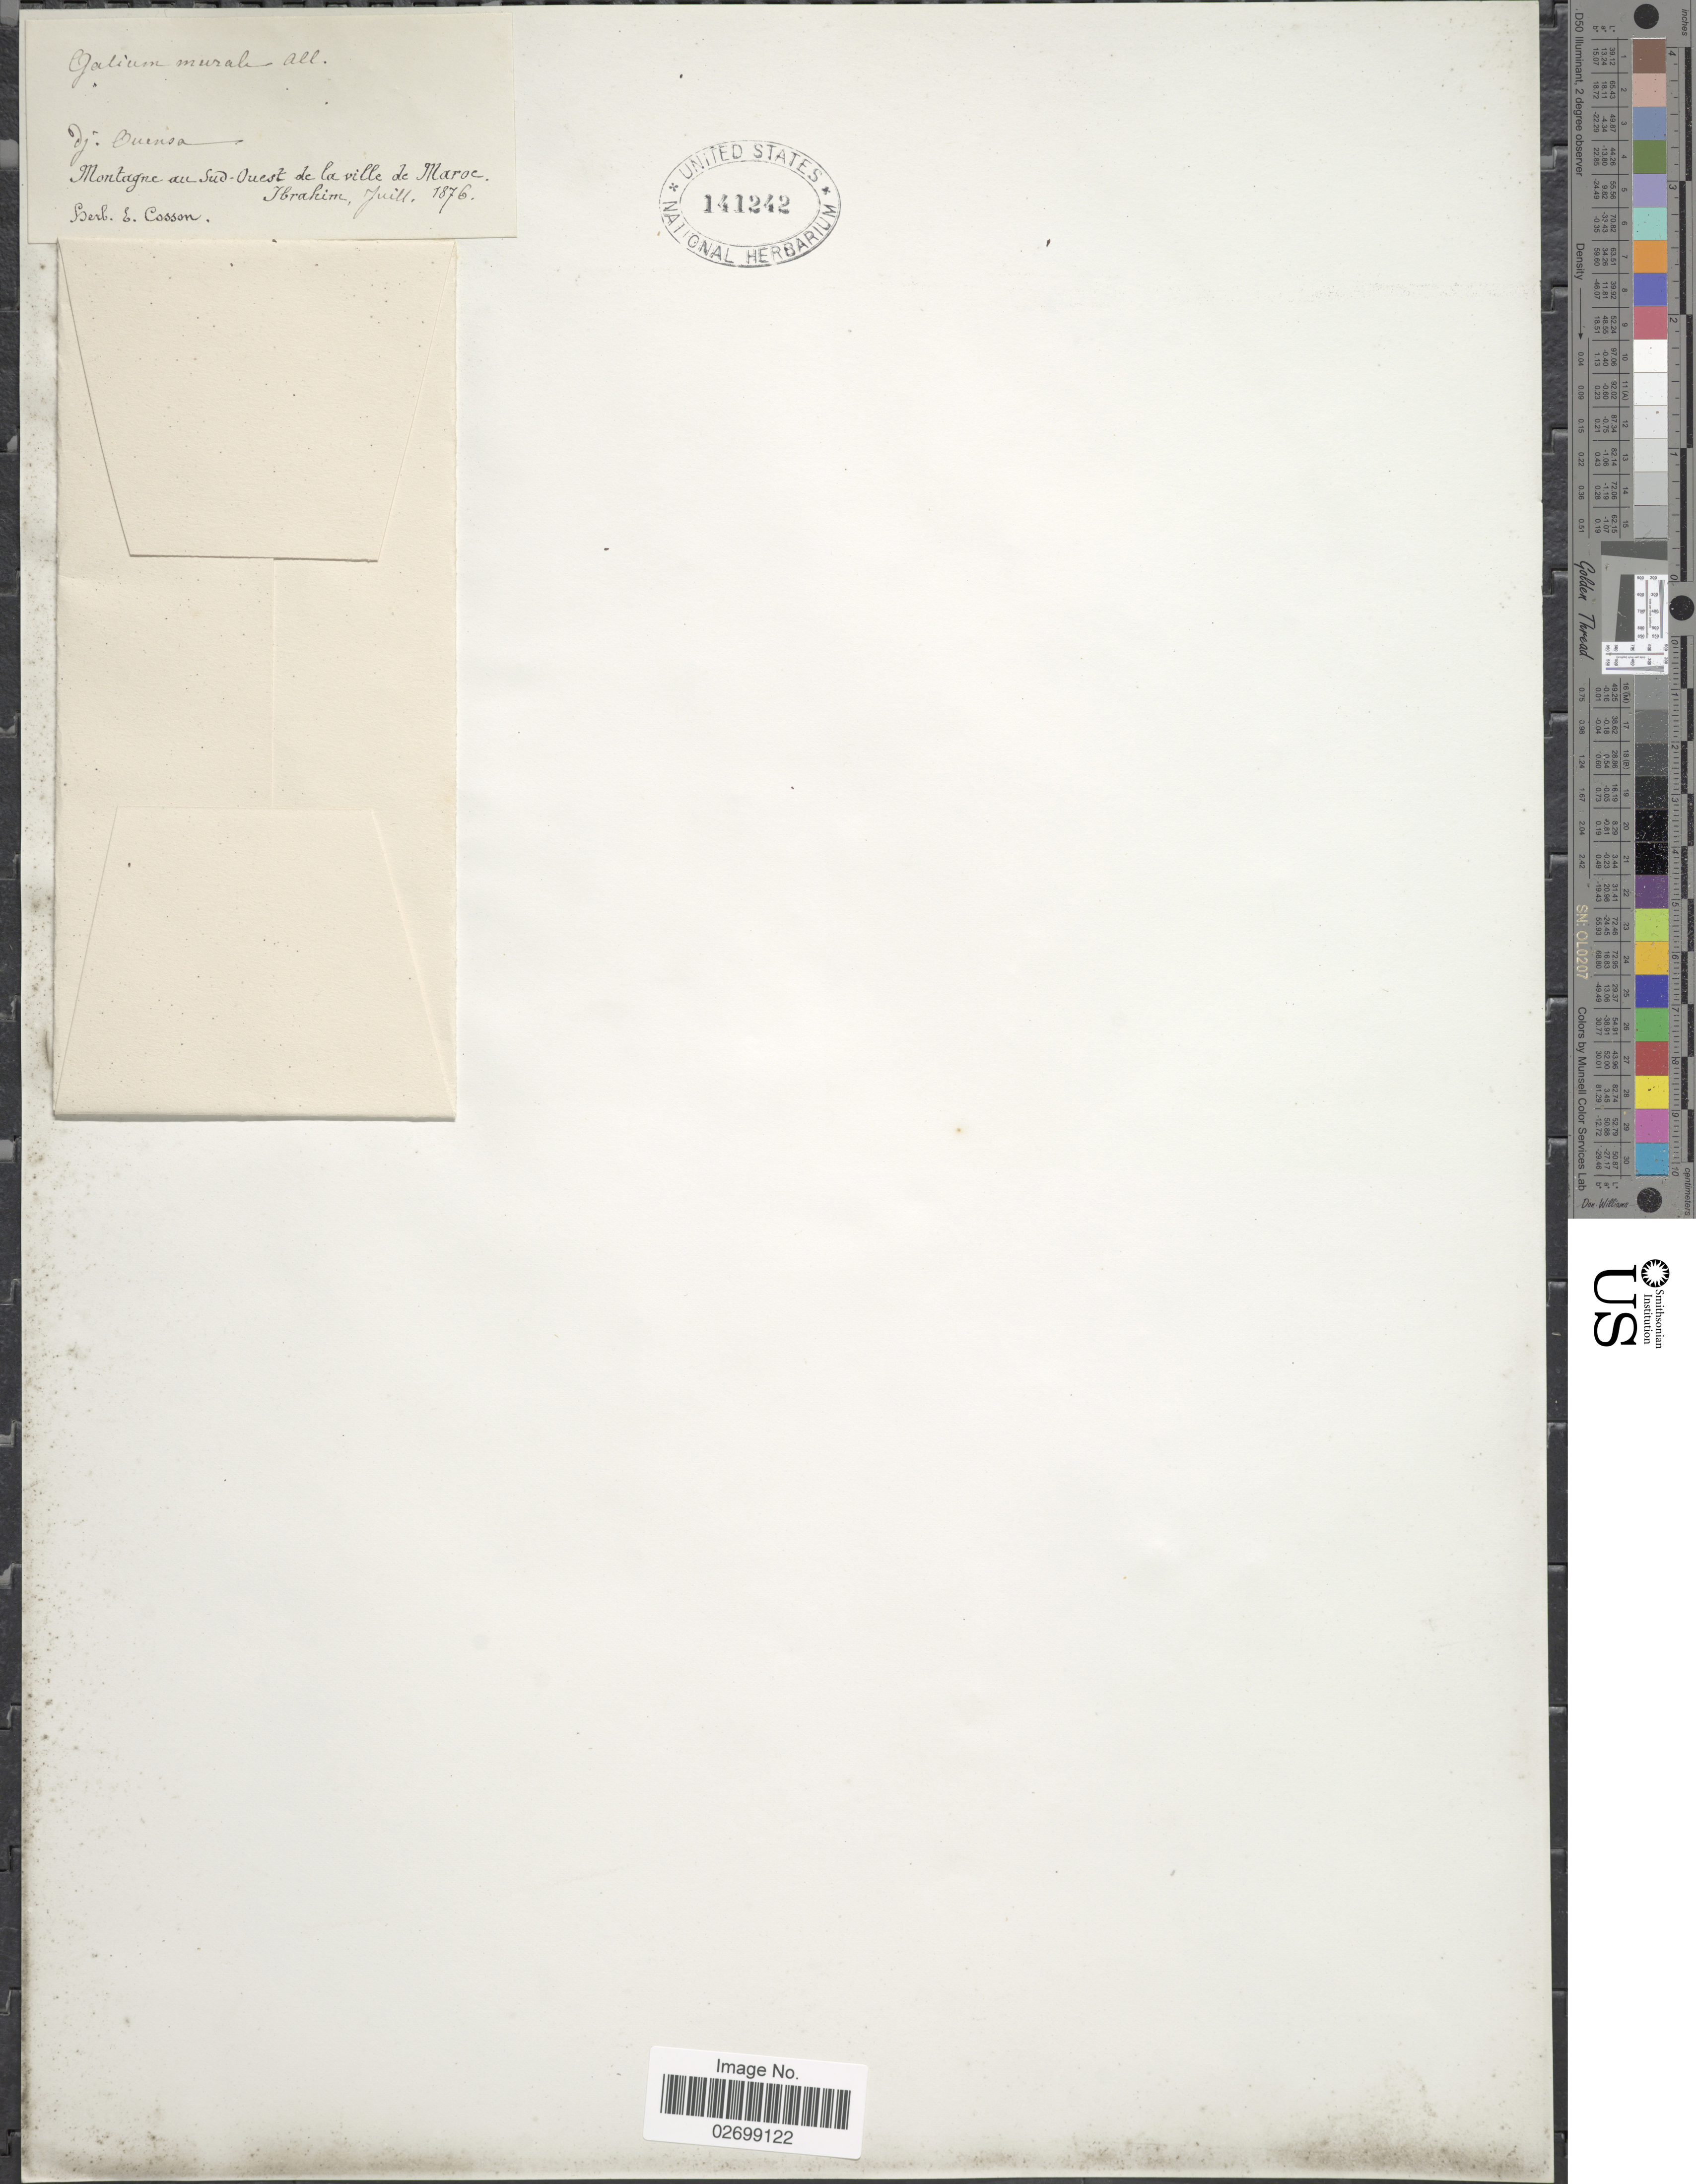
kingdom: Plantae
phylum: Tracheophyta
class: Magnoliopsida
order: Gentianales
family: Rubiaceae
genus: Galium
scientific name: Galium murale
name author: (L.) All.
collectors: -. Ibrahim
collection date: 1876-07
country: Morocco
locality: Montagne au sud-Ouest de la villa de Maroc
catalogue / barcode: US 141242